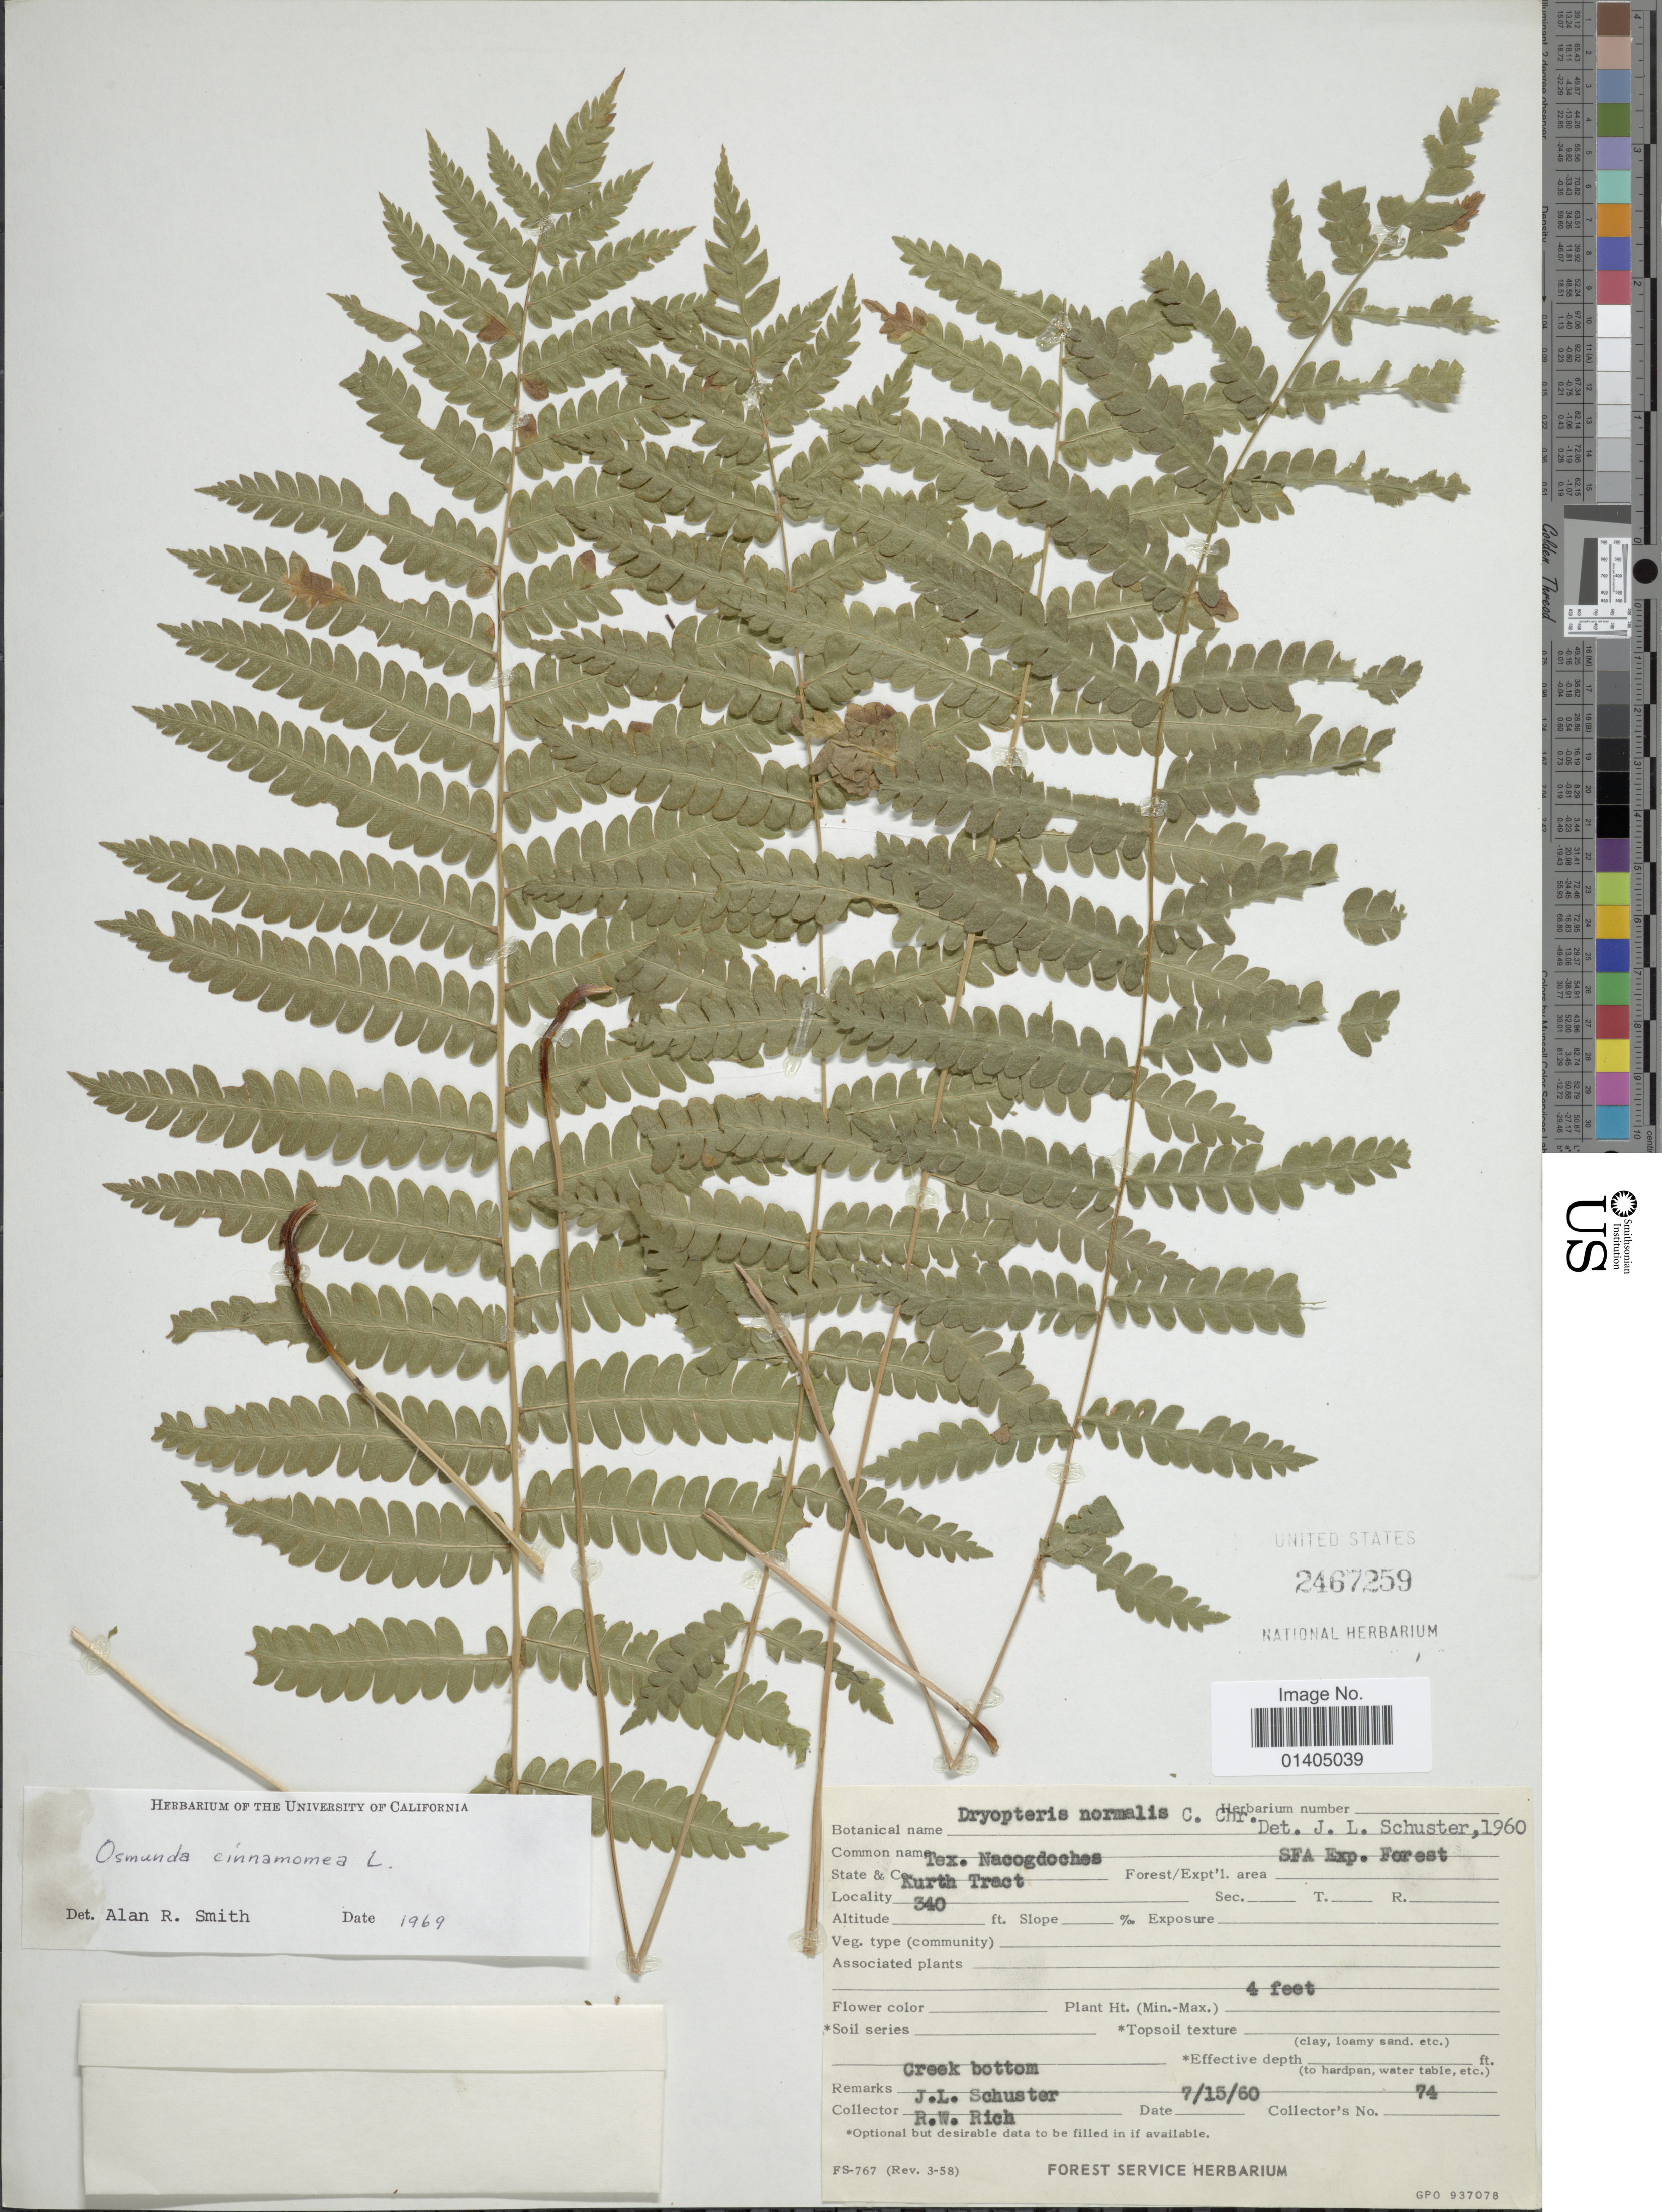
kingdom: Plantae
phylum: Tracheophyta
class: Polypodiopsida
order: Osmundales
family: Osmundaceae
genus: Osmundastrum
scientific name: Osmundastrum cinnamomeum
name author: (L.) C. Presl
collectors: R. Rich & J. Schuster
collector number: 74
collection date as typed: Transcribed d/m/y: 15/7/60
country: United States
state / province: Texas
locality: Nacogdoches, Kurth Tract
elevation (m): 104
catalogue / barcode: US 2467259